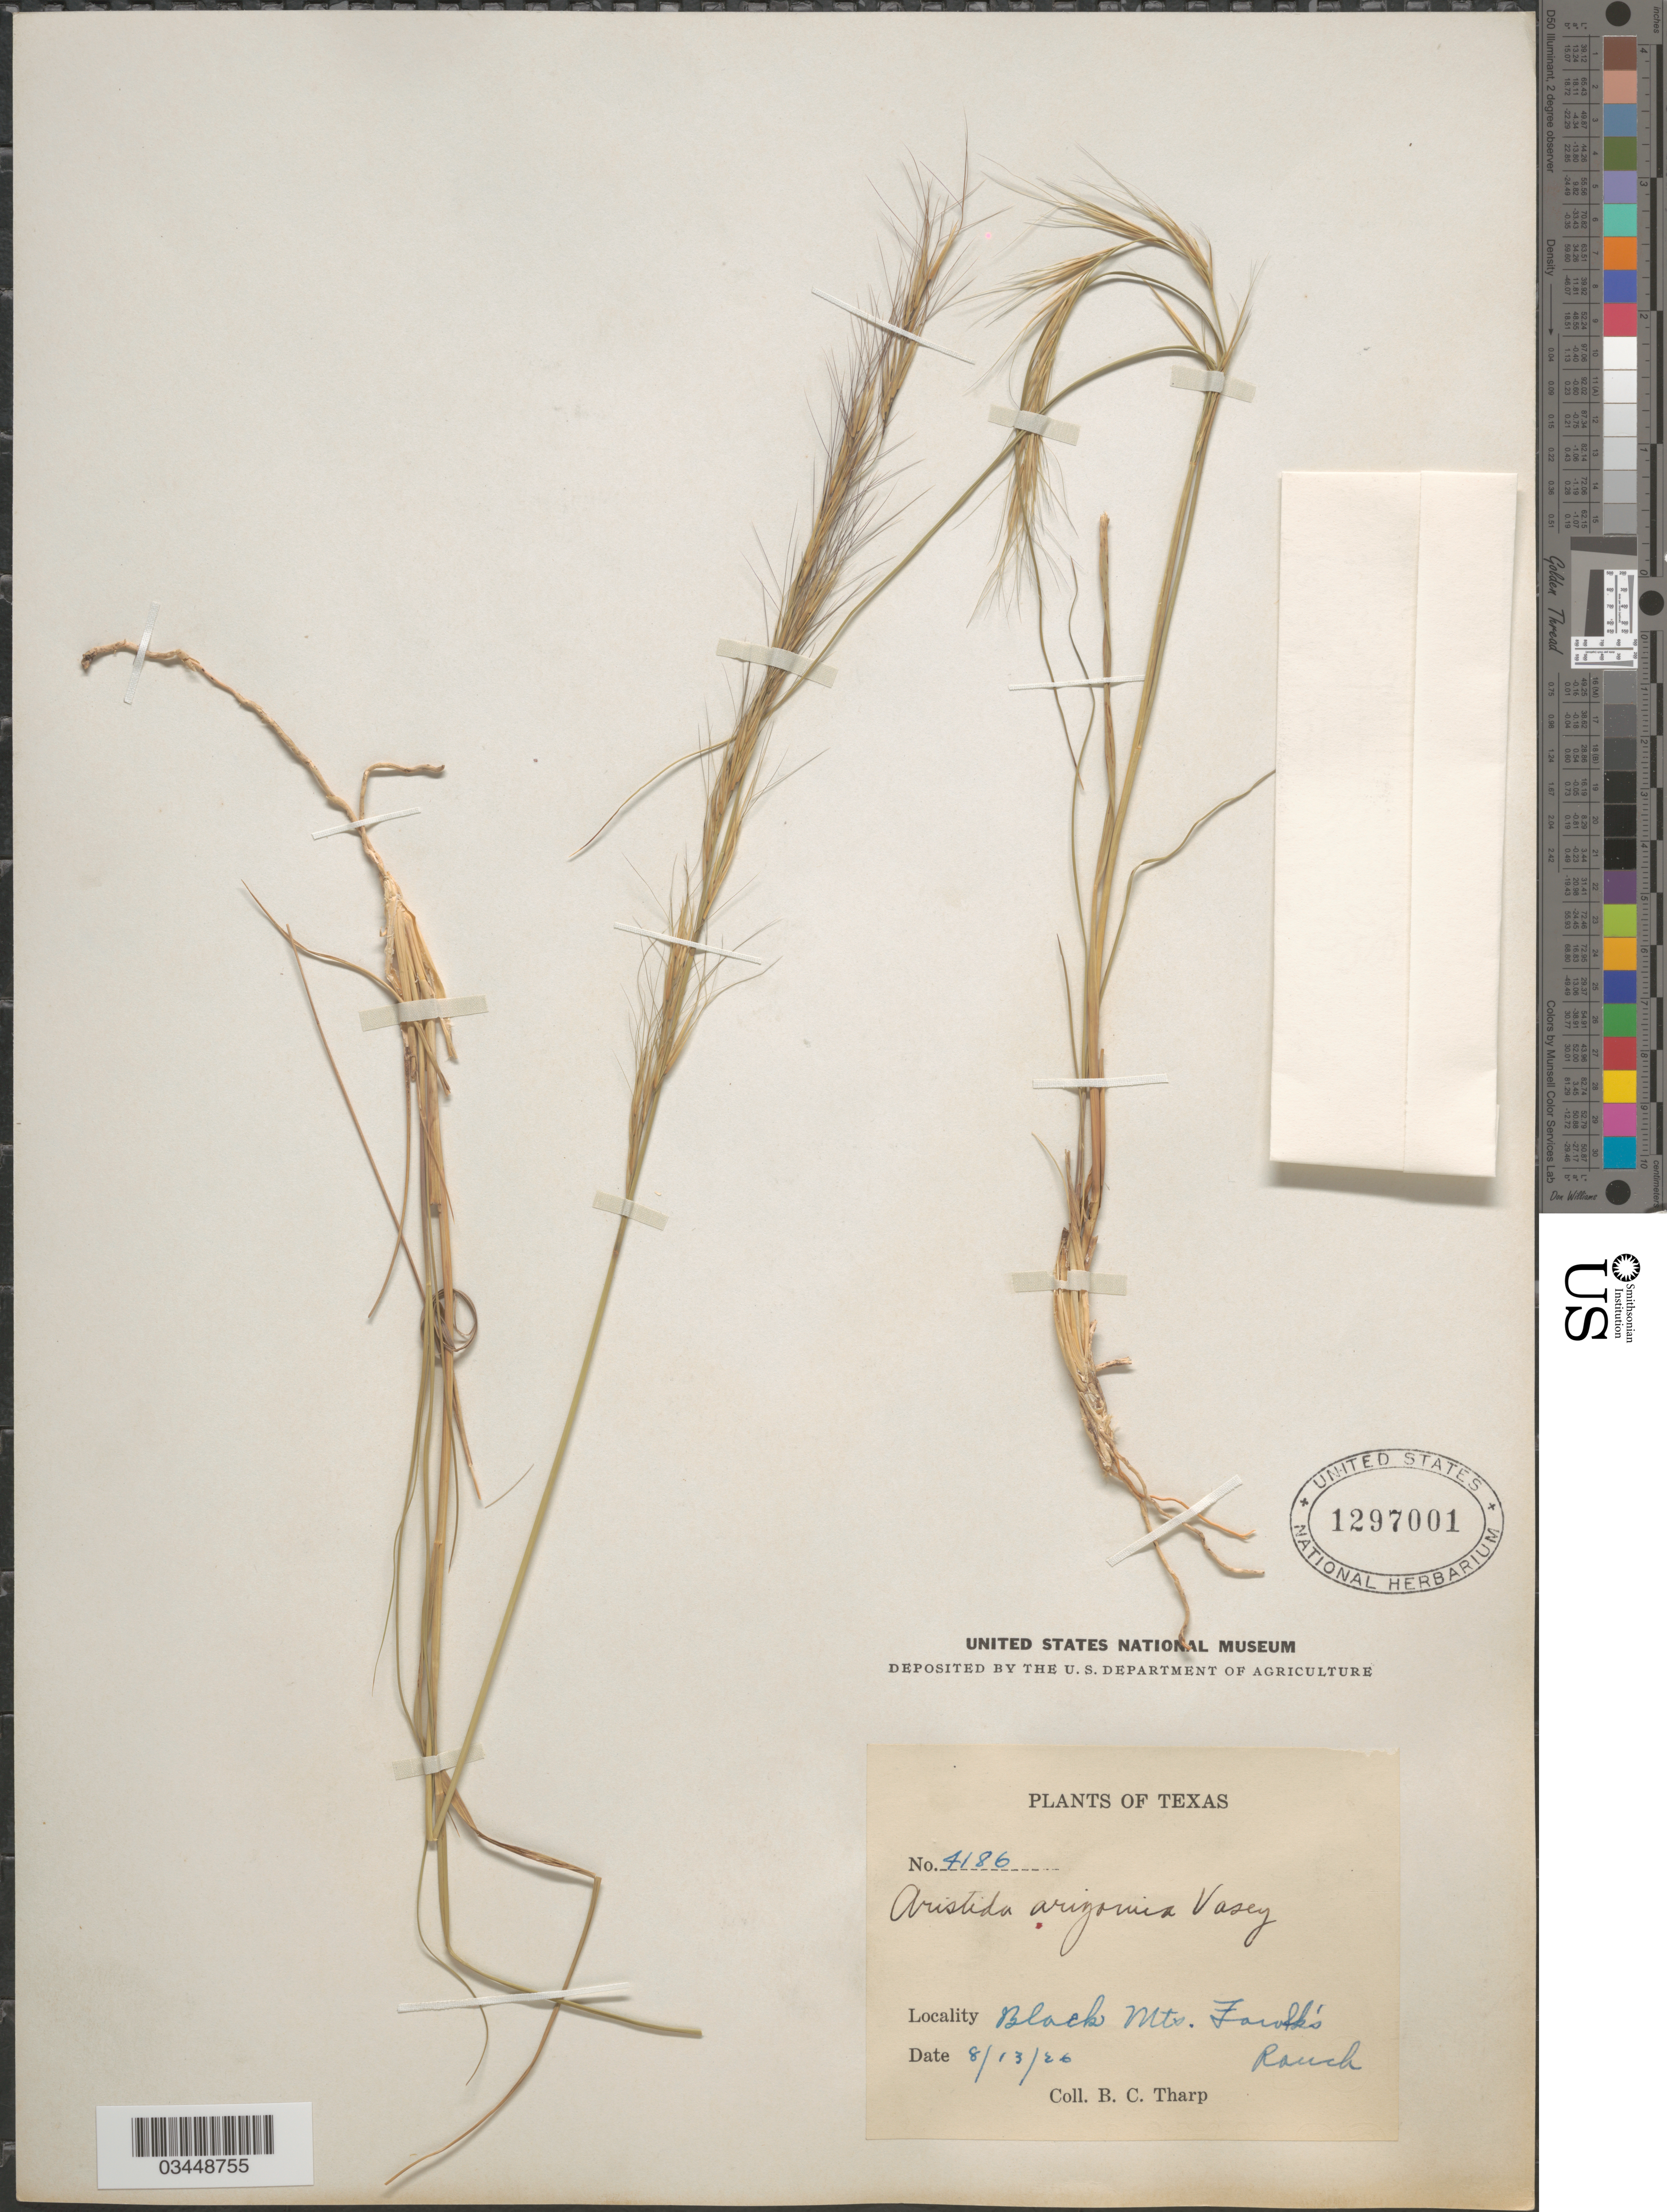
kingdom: Plantae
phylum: Tracheophyta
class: Liliopsida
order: Poales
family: Poaceae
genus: Aristida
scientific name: Aristida arizonica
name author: Vasey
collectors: B. C. Tharp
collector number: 4186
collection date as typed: Transcribed d/m/y: 13/8/26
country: United States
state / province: Texas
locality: Black Mts. Fowlk's Ranch.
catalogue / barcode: US 1297001